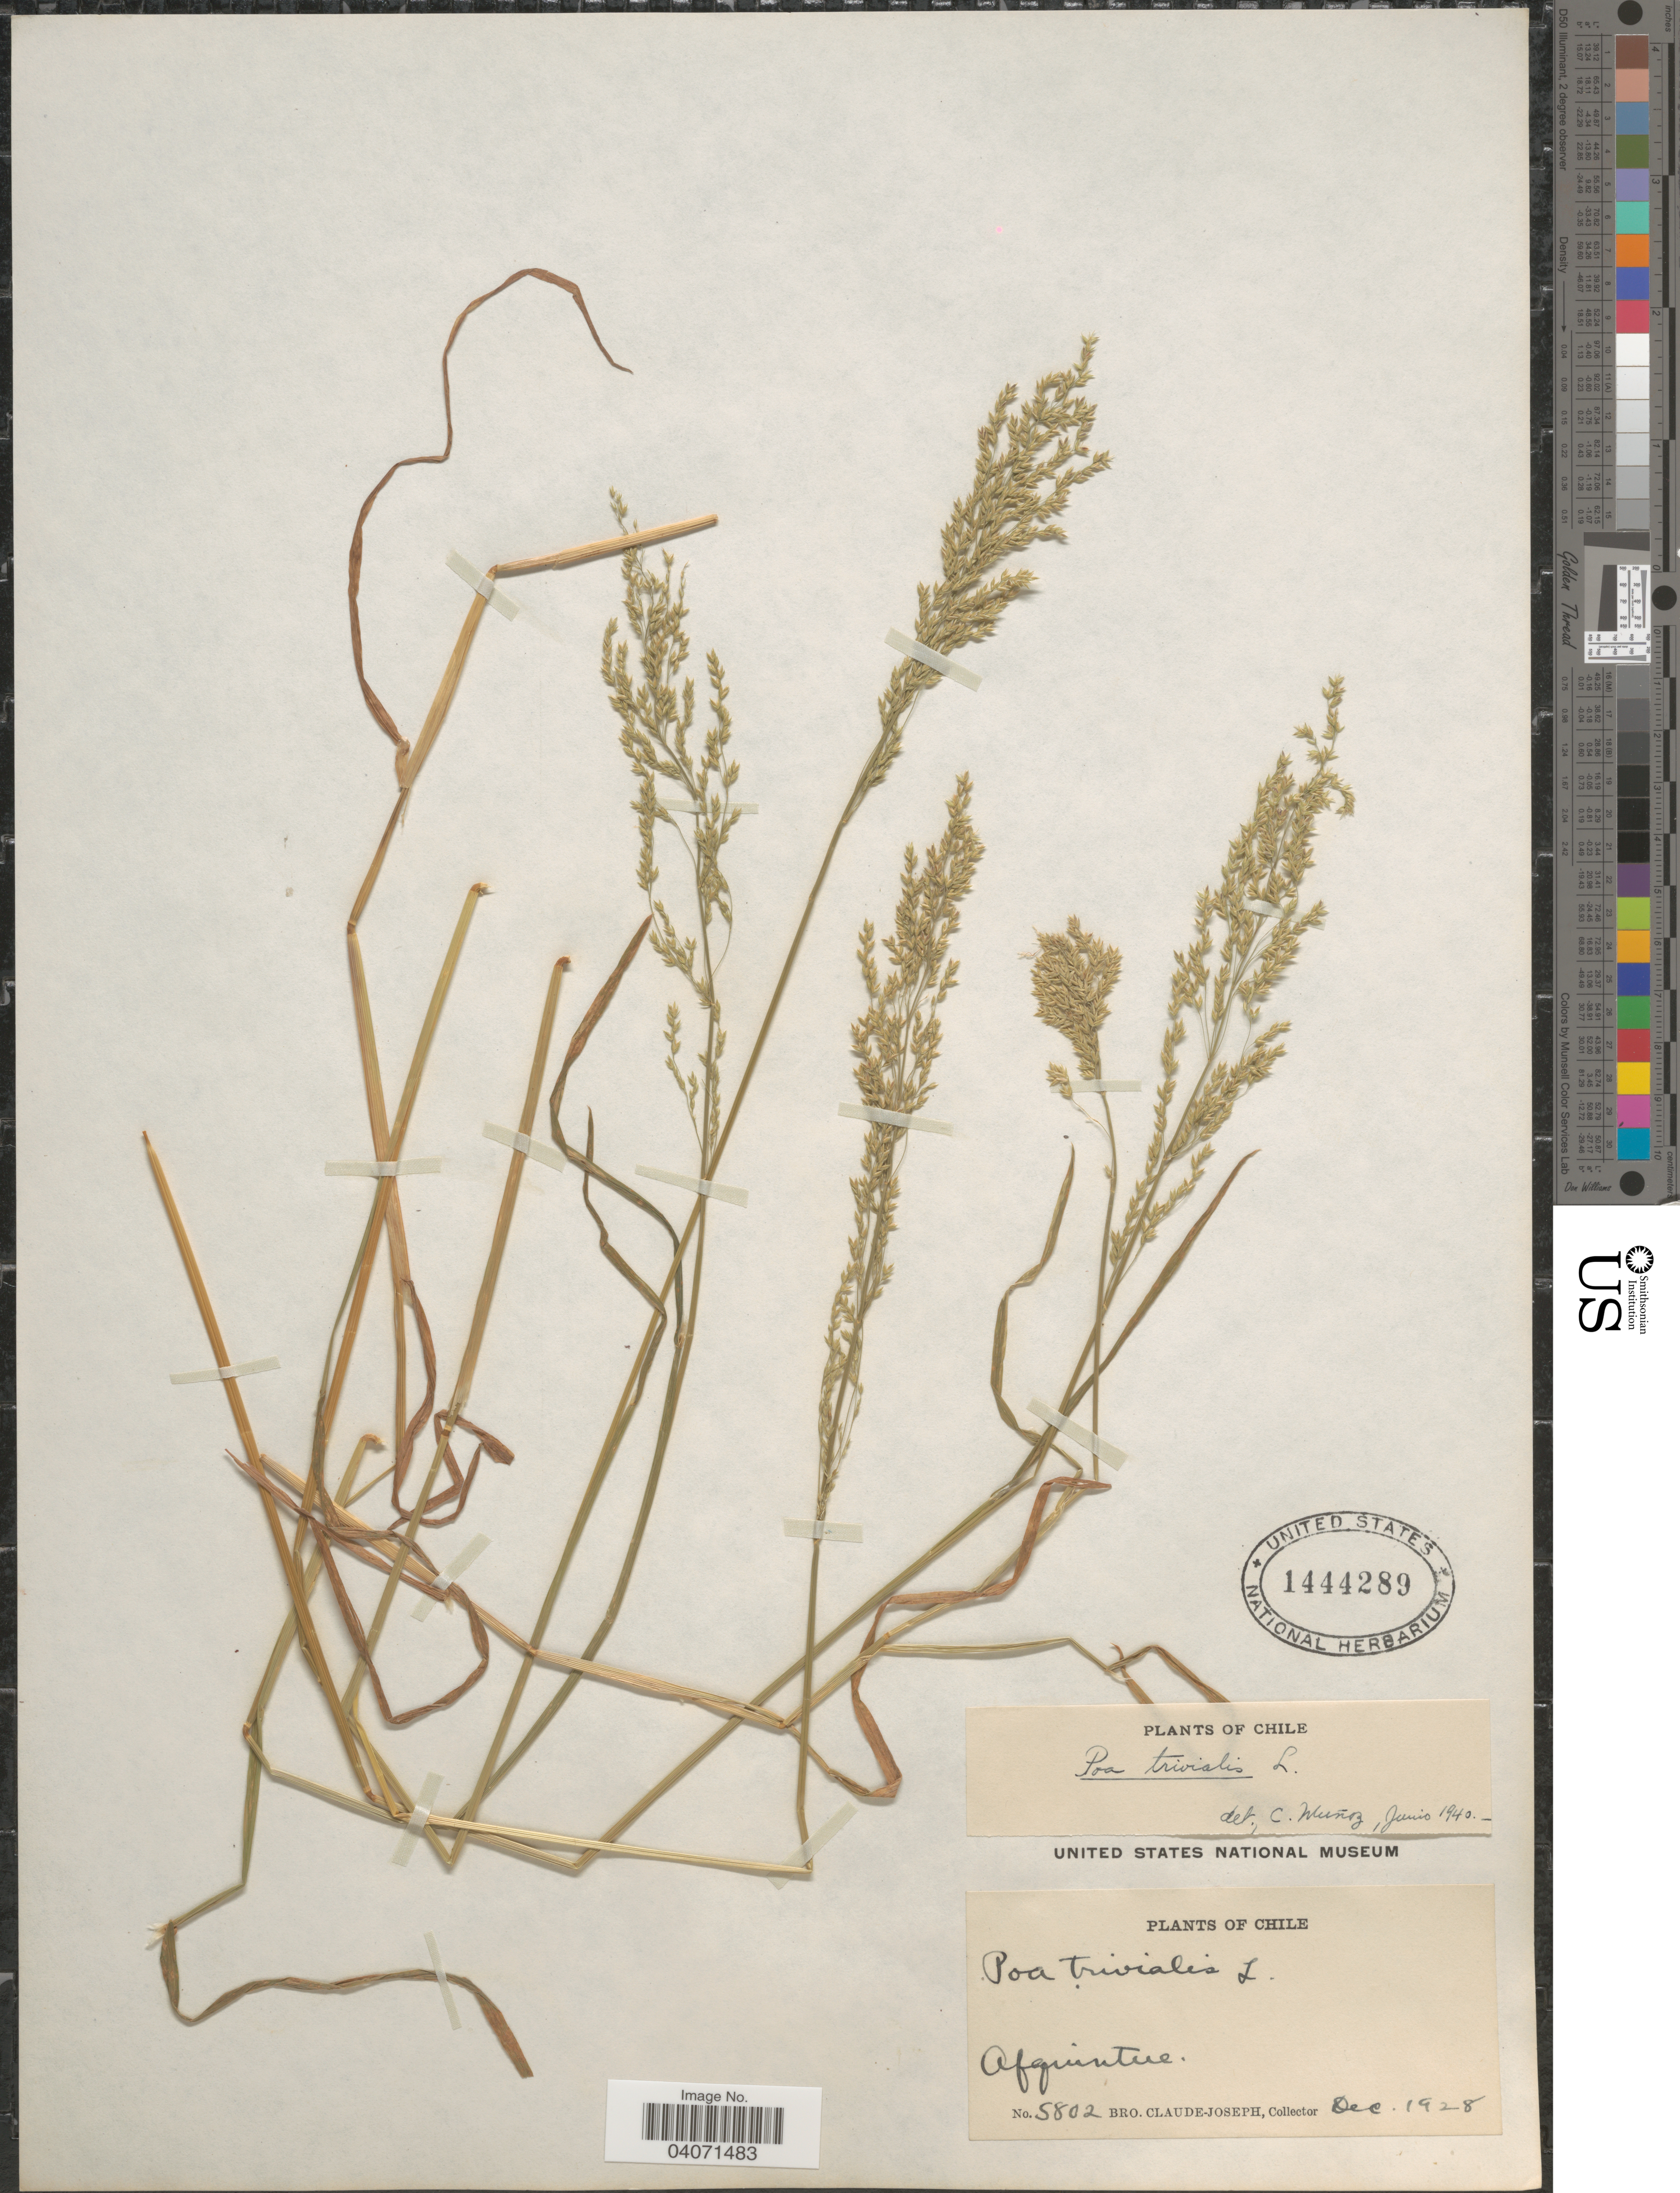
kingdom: Plantae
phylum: Tracheophyta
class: Liliopsida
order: Poales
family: Poaceae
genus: Poa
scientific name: Poa trivialis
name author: L.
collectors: Bro. Claude-Joseph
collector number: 5802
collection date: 1928-12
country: Chile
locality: Afquintue.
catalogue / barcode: US 1444289